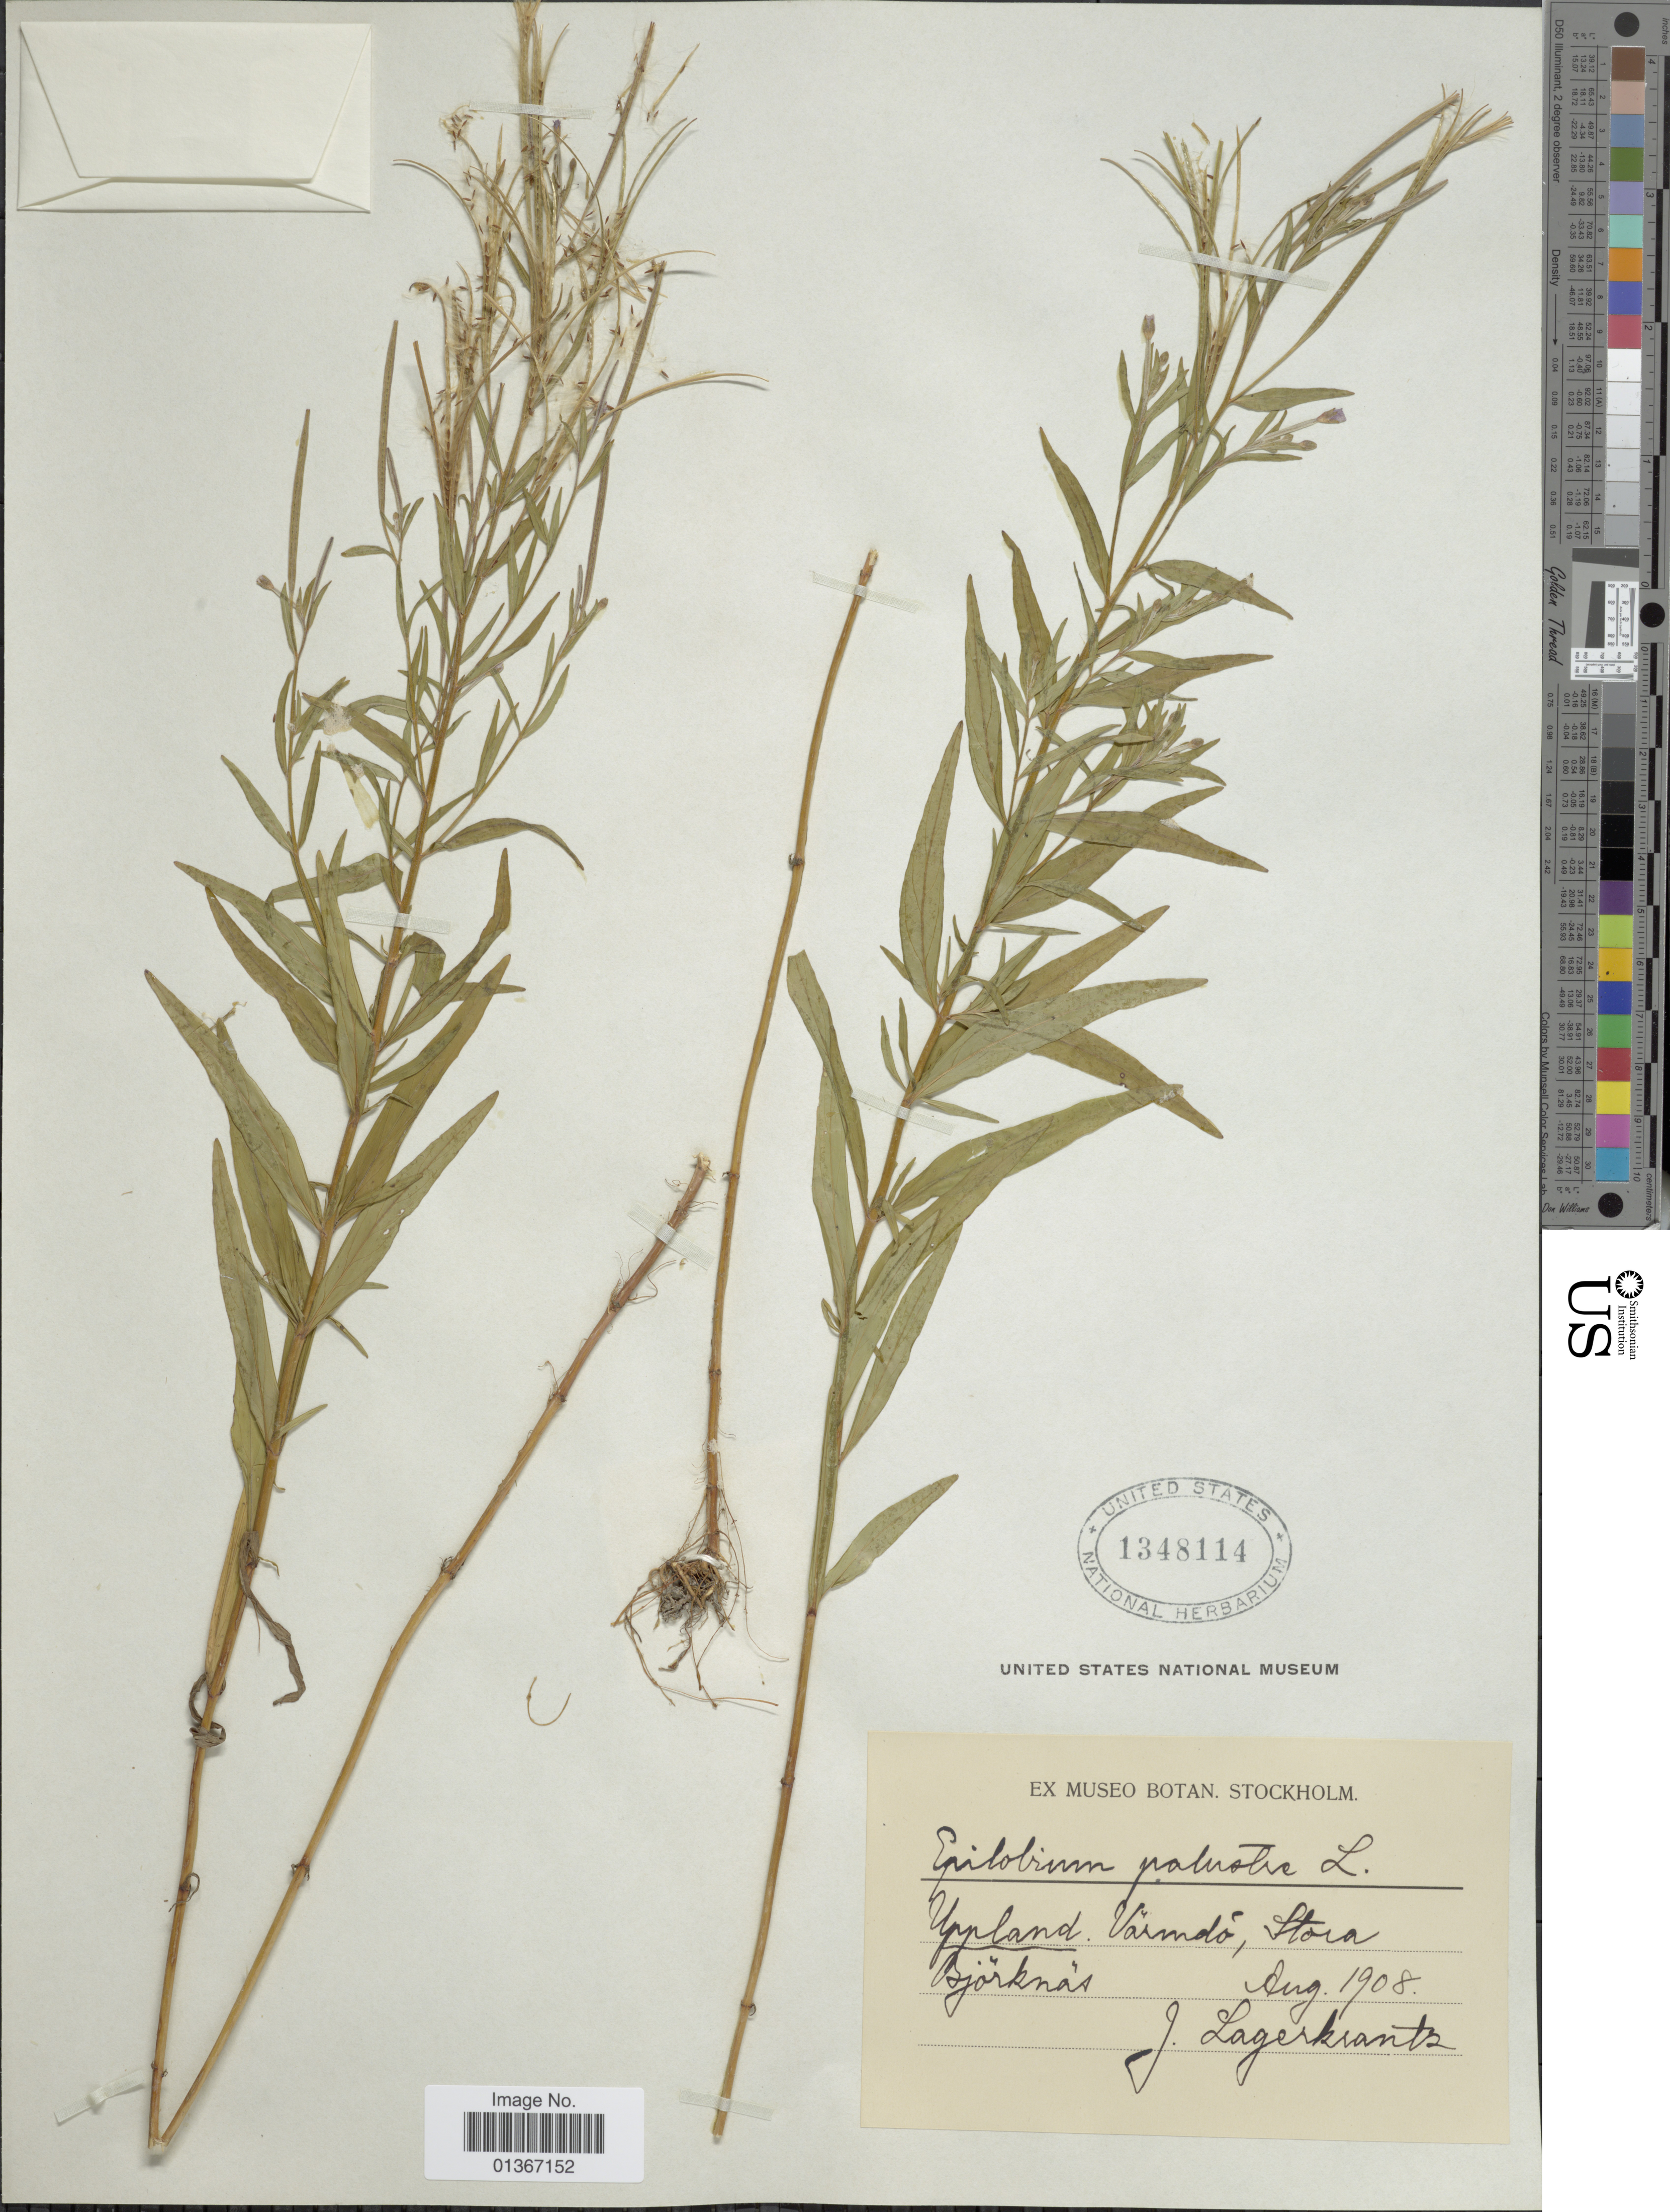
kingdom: Plantae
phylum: Tracheophyta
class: Magnoliopsida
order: Myrtales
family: Onagraceae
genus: Epilobium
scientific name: Epilobium palustre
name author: L.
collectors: J. Lagerkranz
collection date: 1908-08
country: Sweden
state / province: Stockholm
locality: Värmdö, Stora Björknäs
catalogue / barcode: US 1348114